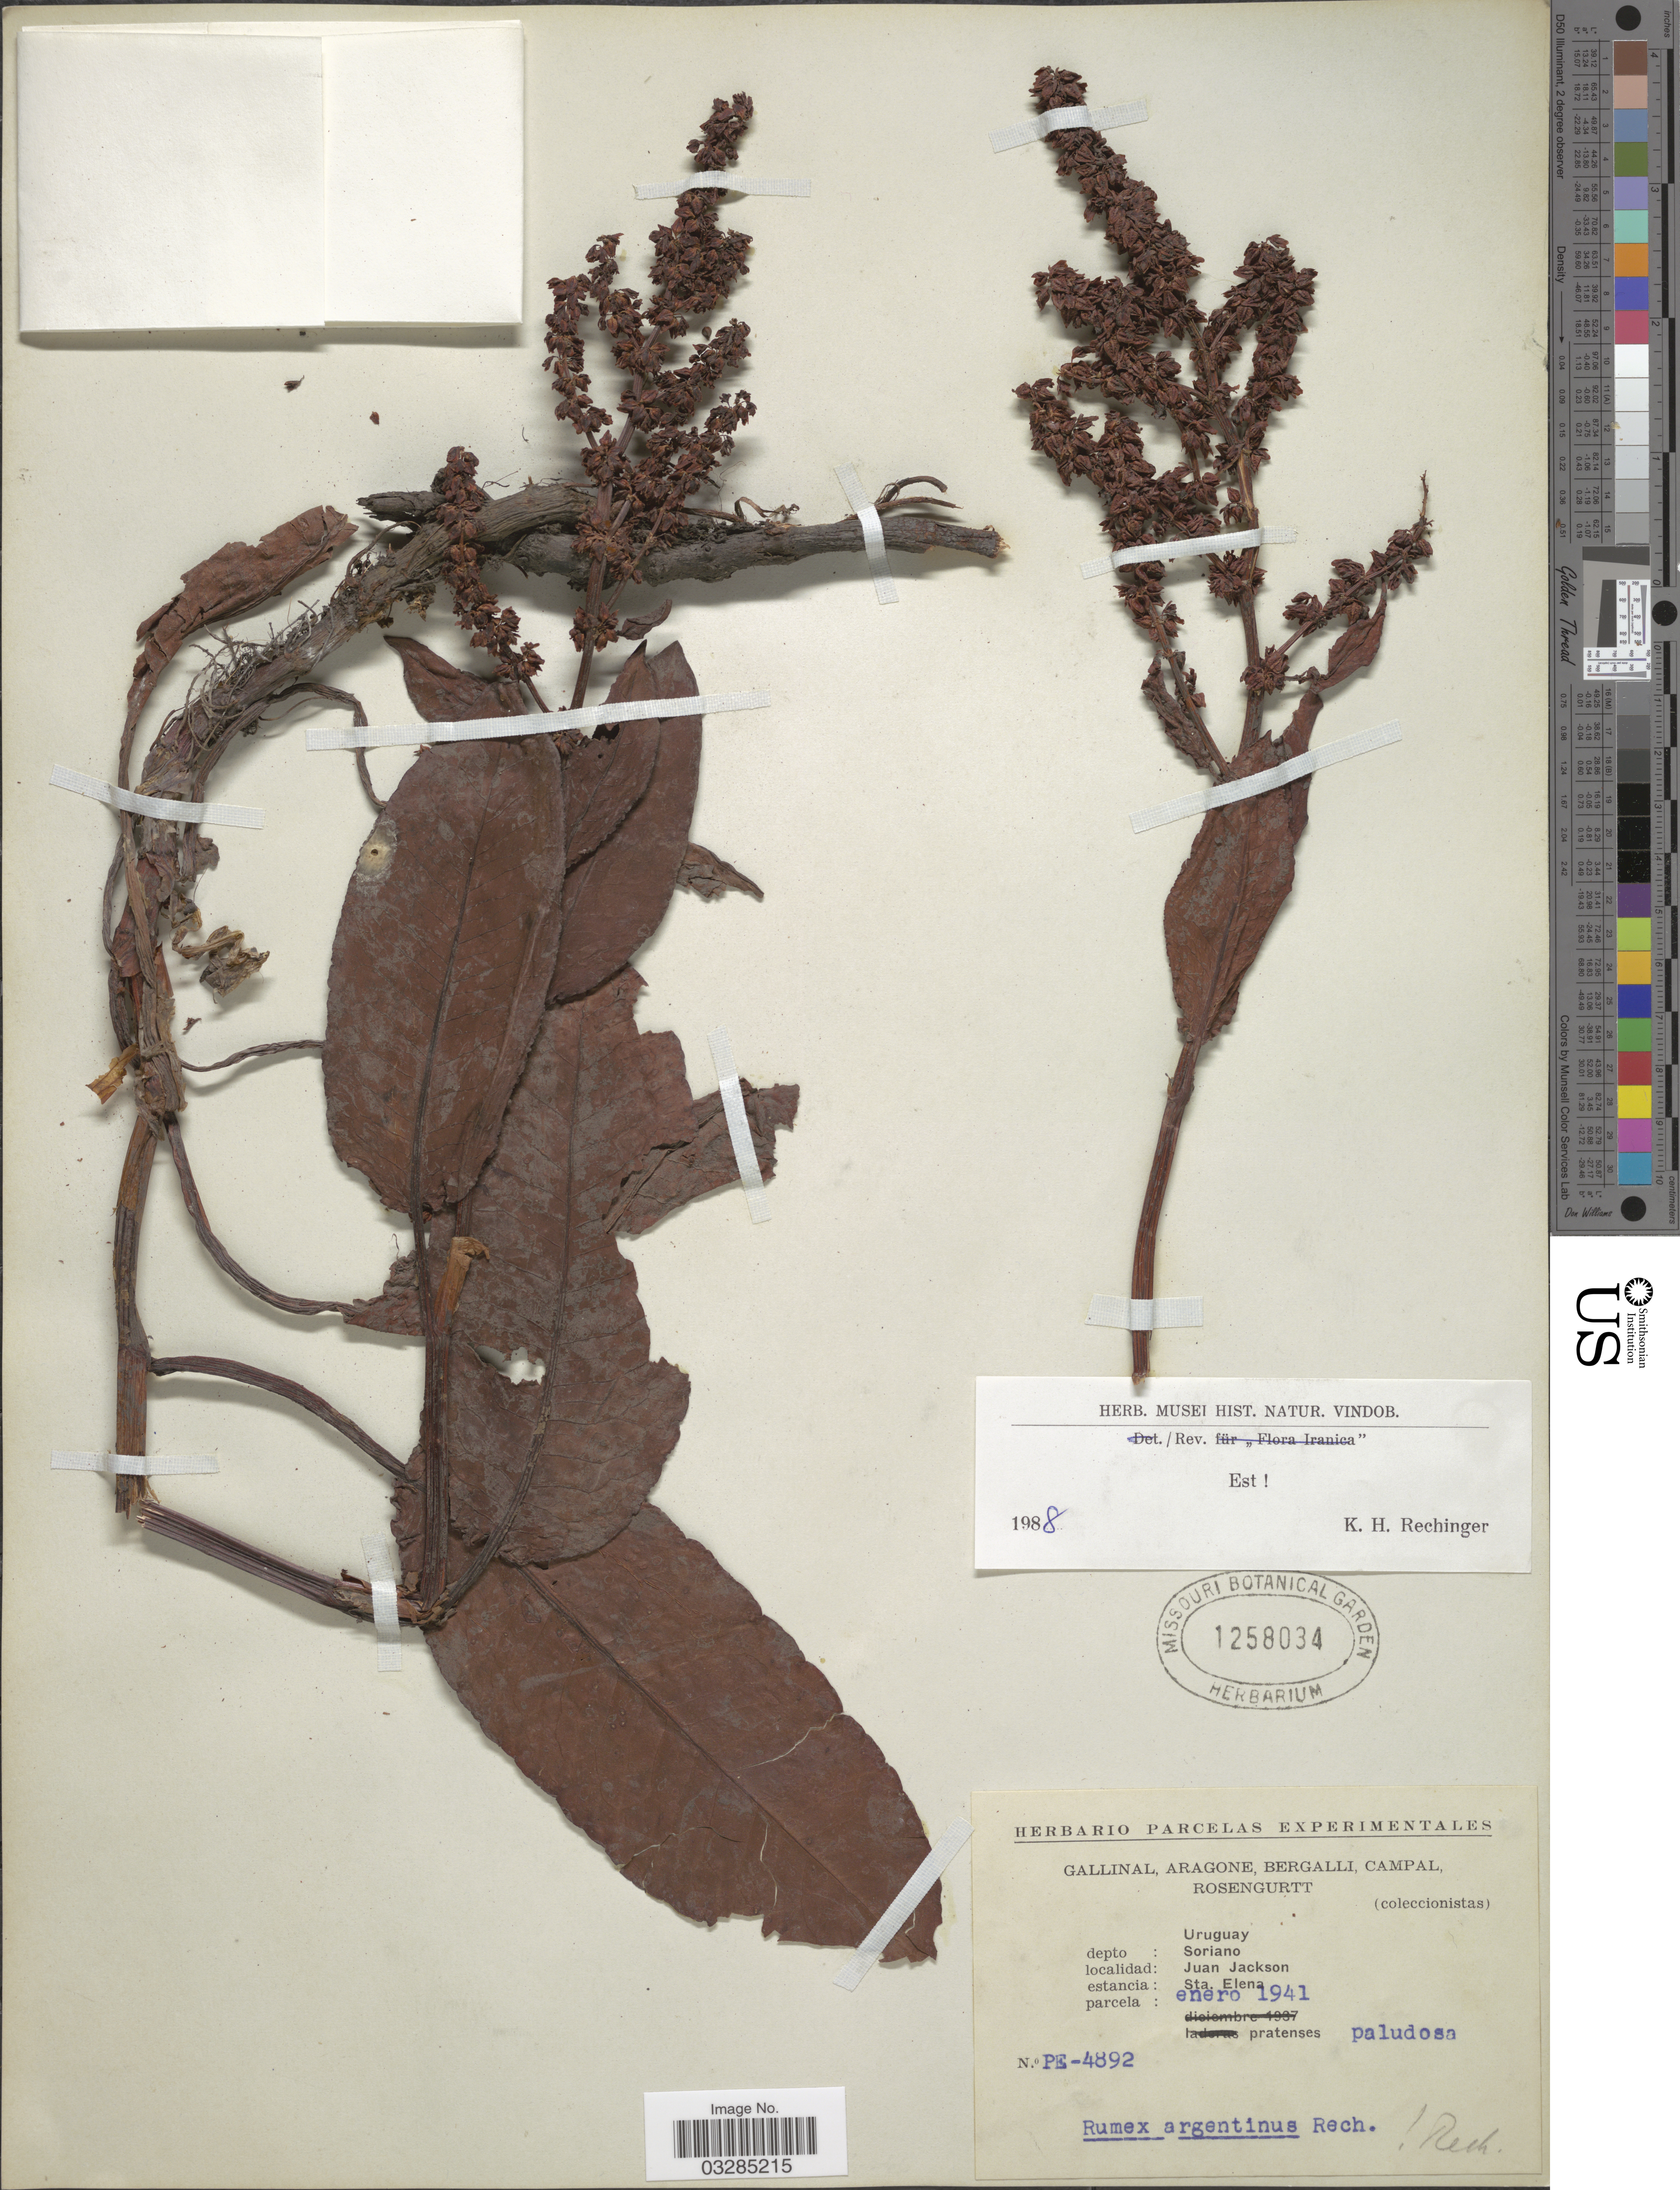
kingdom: Plantae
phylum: Tracheophyta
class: Magnoliopsida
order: Caryophyllales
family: Polygonaceae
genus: Rumex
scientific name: Rumex argentinus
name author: Rech. f.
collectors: -. Gallinal, -- Aragone, -- Bergalli, -- Campal & Rosengurtt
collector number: PE-4892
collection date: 1941-01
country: Uruguay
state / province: Soriano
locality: Depto: Soriano. Juan Jackson. Estancia: Sta. Elena.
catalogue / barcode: US 1258034